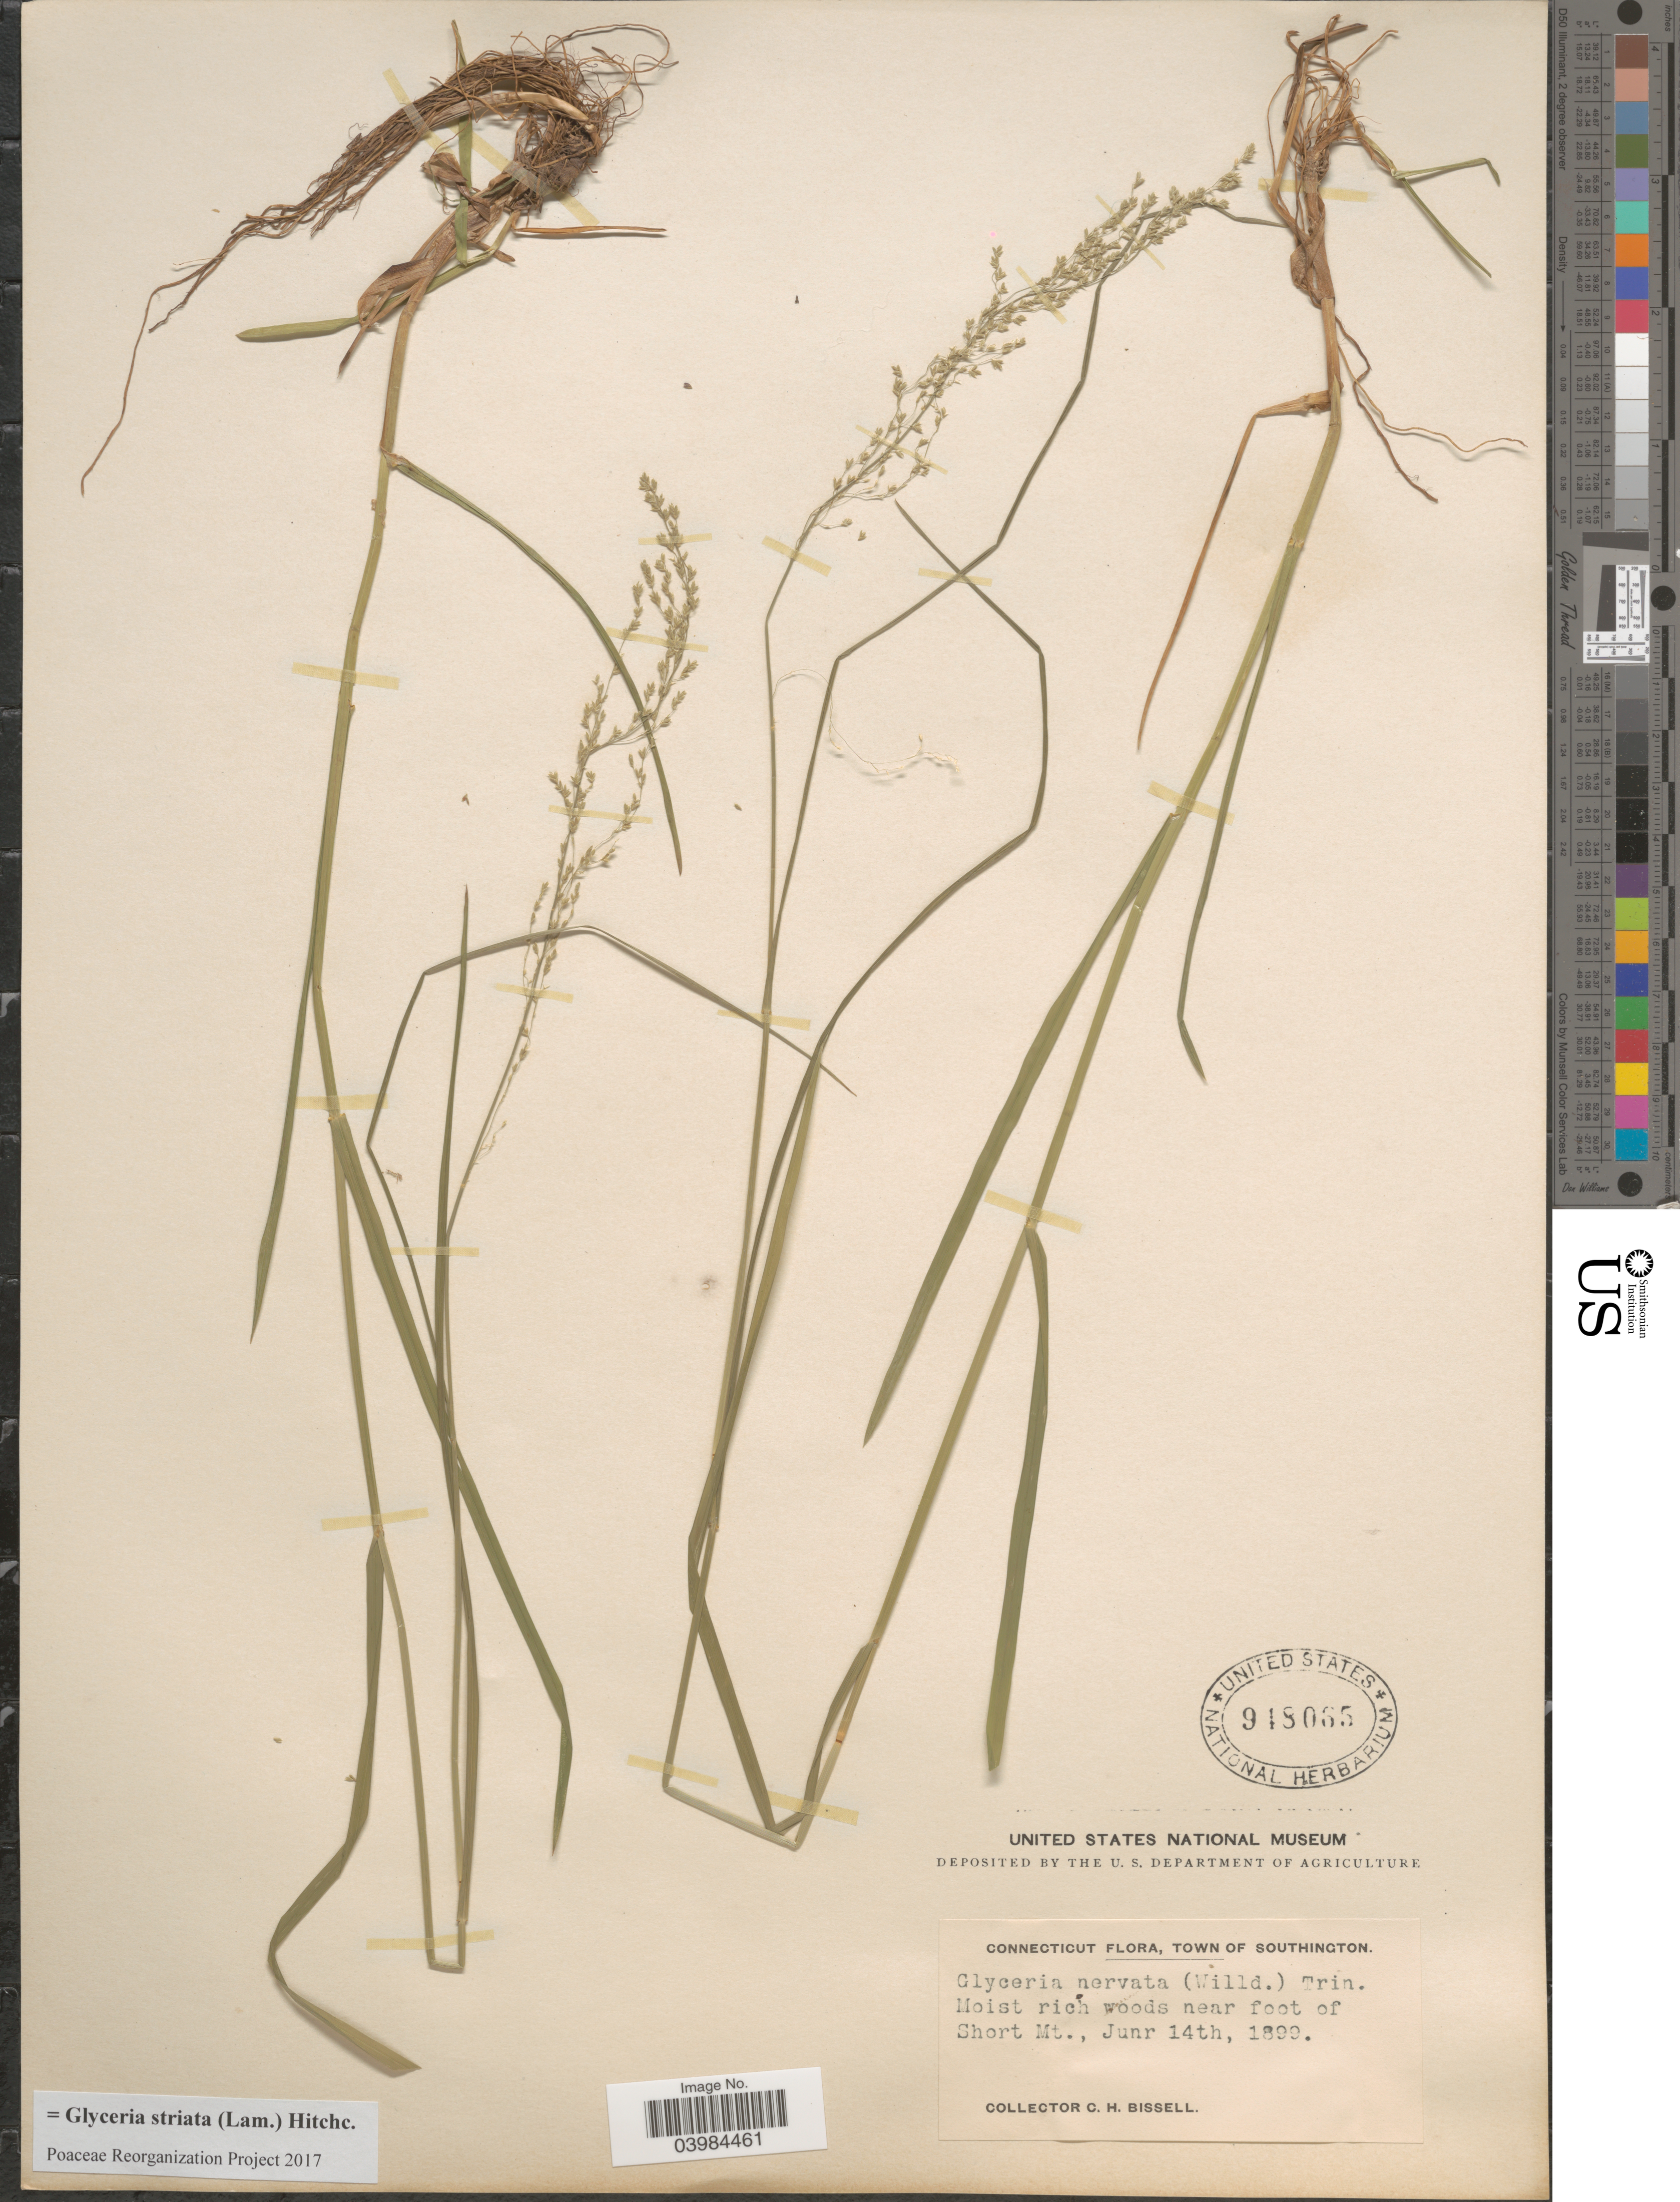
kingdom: Plantae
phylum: Tracheophyta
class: Liliopsida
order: Poales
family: Poaceae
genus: Glyceria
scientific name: Glyceria striata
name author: (Lam.) Hitchc.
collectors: C. Bissell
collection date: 1899-06-14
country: United States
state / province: Connecticut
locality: Town of Southington. Near foot of Short Mt.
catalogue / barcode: US 948065